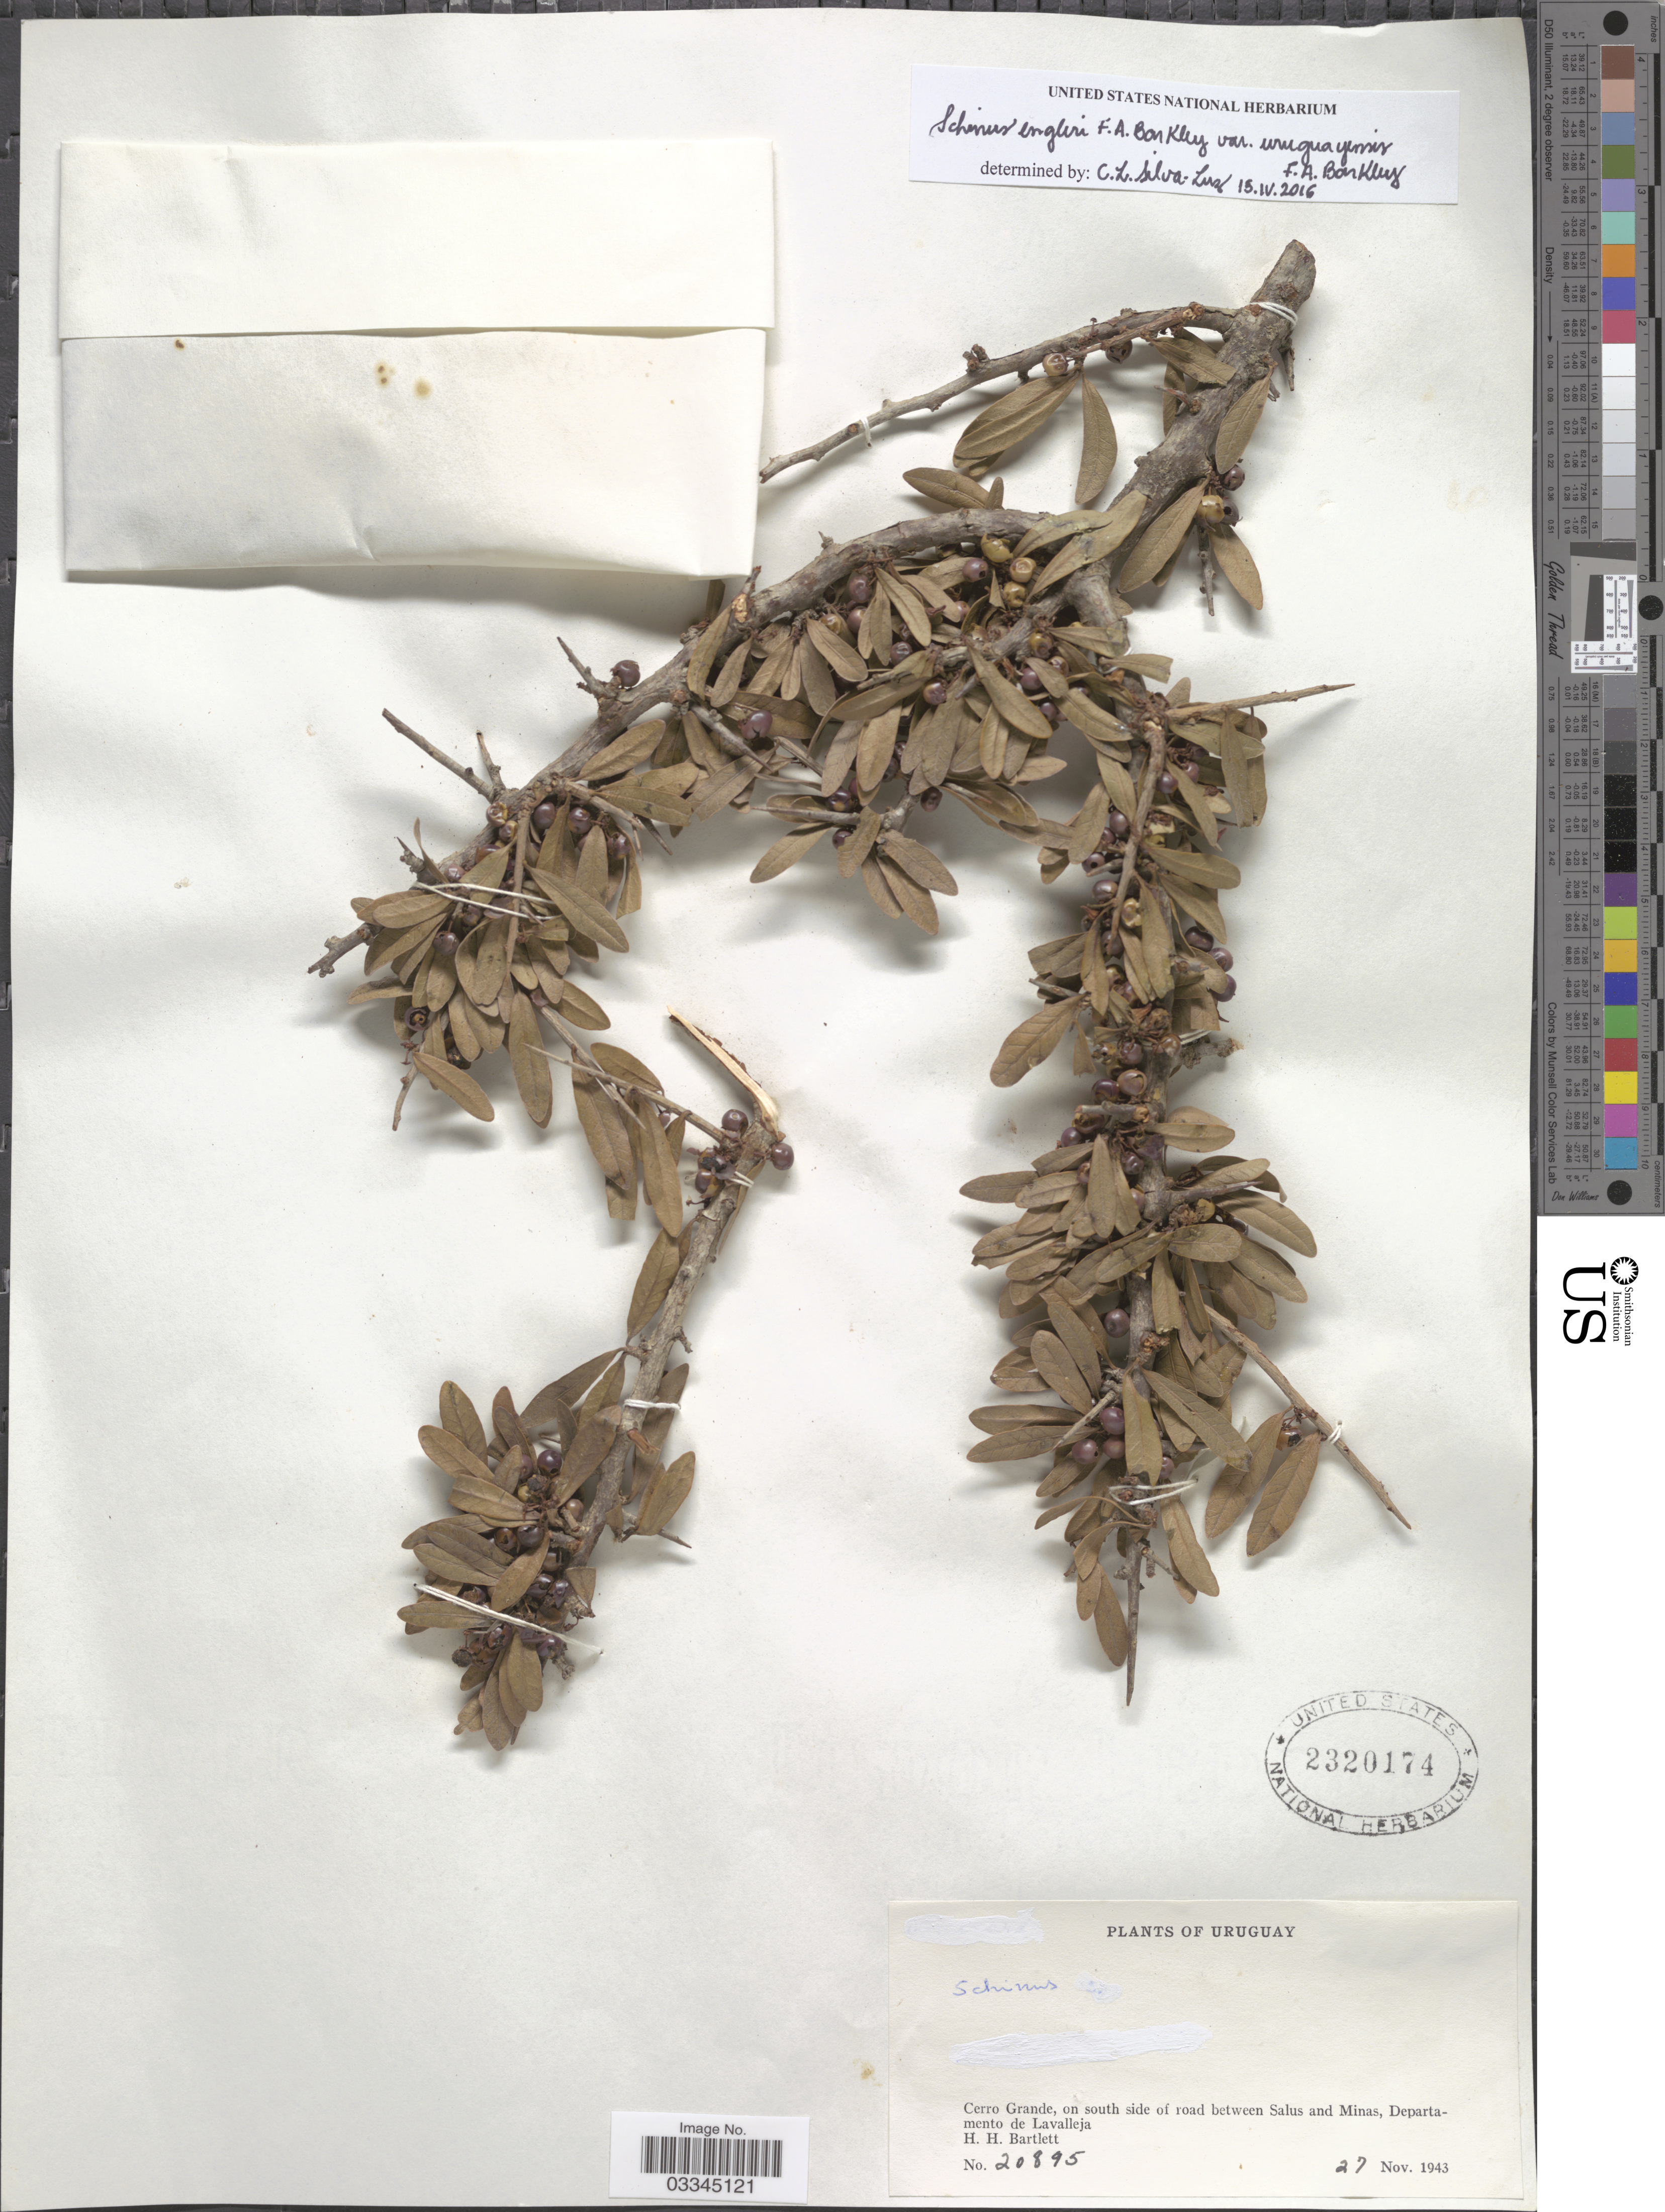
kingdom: Plantae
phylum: Tracheophyta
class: Magnoliopsida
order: Sapindales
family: Anacardiaceae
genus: Schinus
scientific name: Schinus engleri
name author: F.A. Barkley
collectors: H. H. Bartlett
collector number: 20895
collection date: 1943-11-27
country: Uruguay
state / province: Lavalleja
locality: Cerro Grande, on south side of road between Salus and Minas, Departamento de Lavalleja.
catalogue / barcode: US 2320174